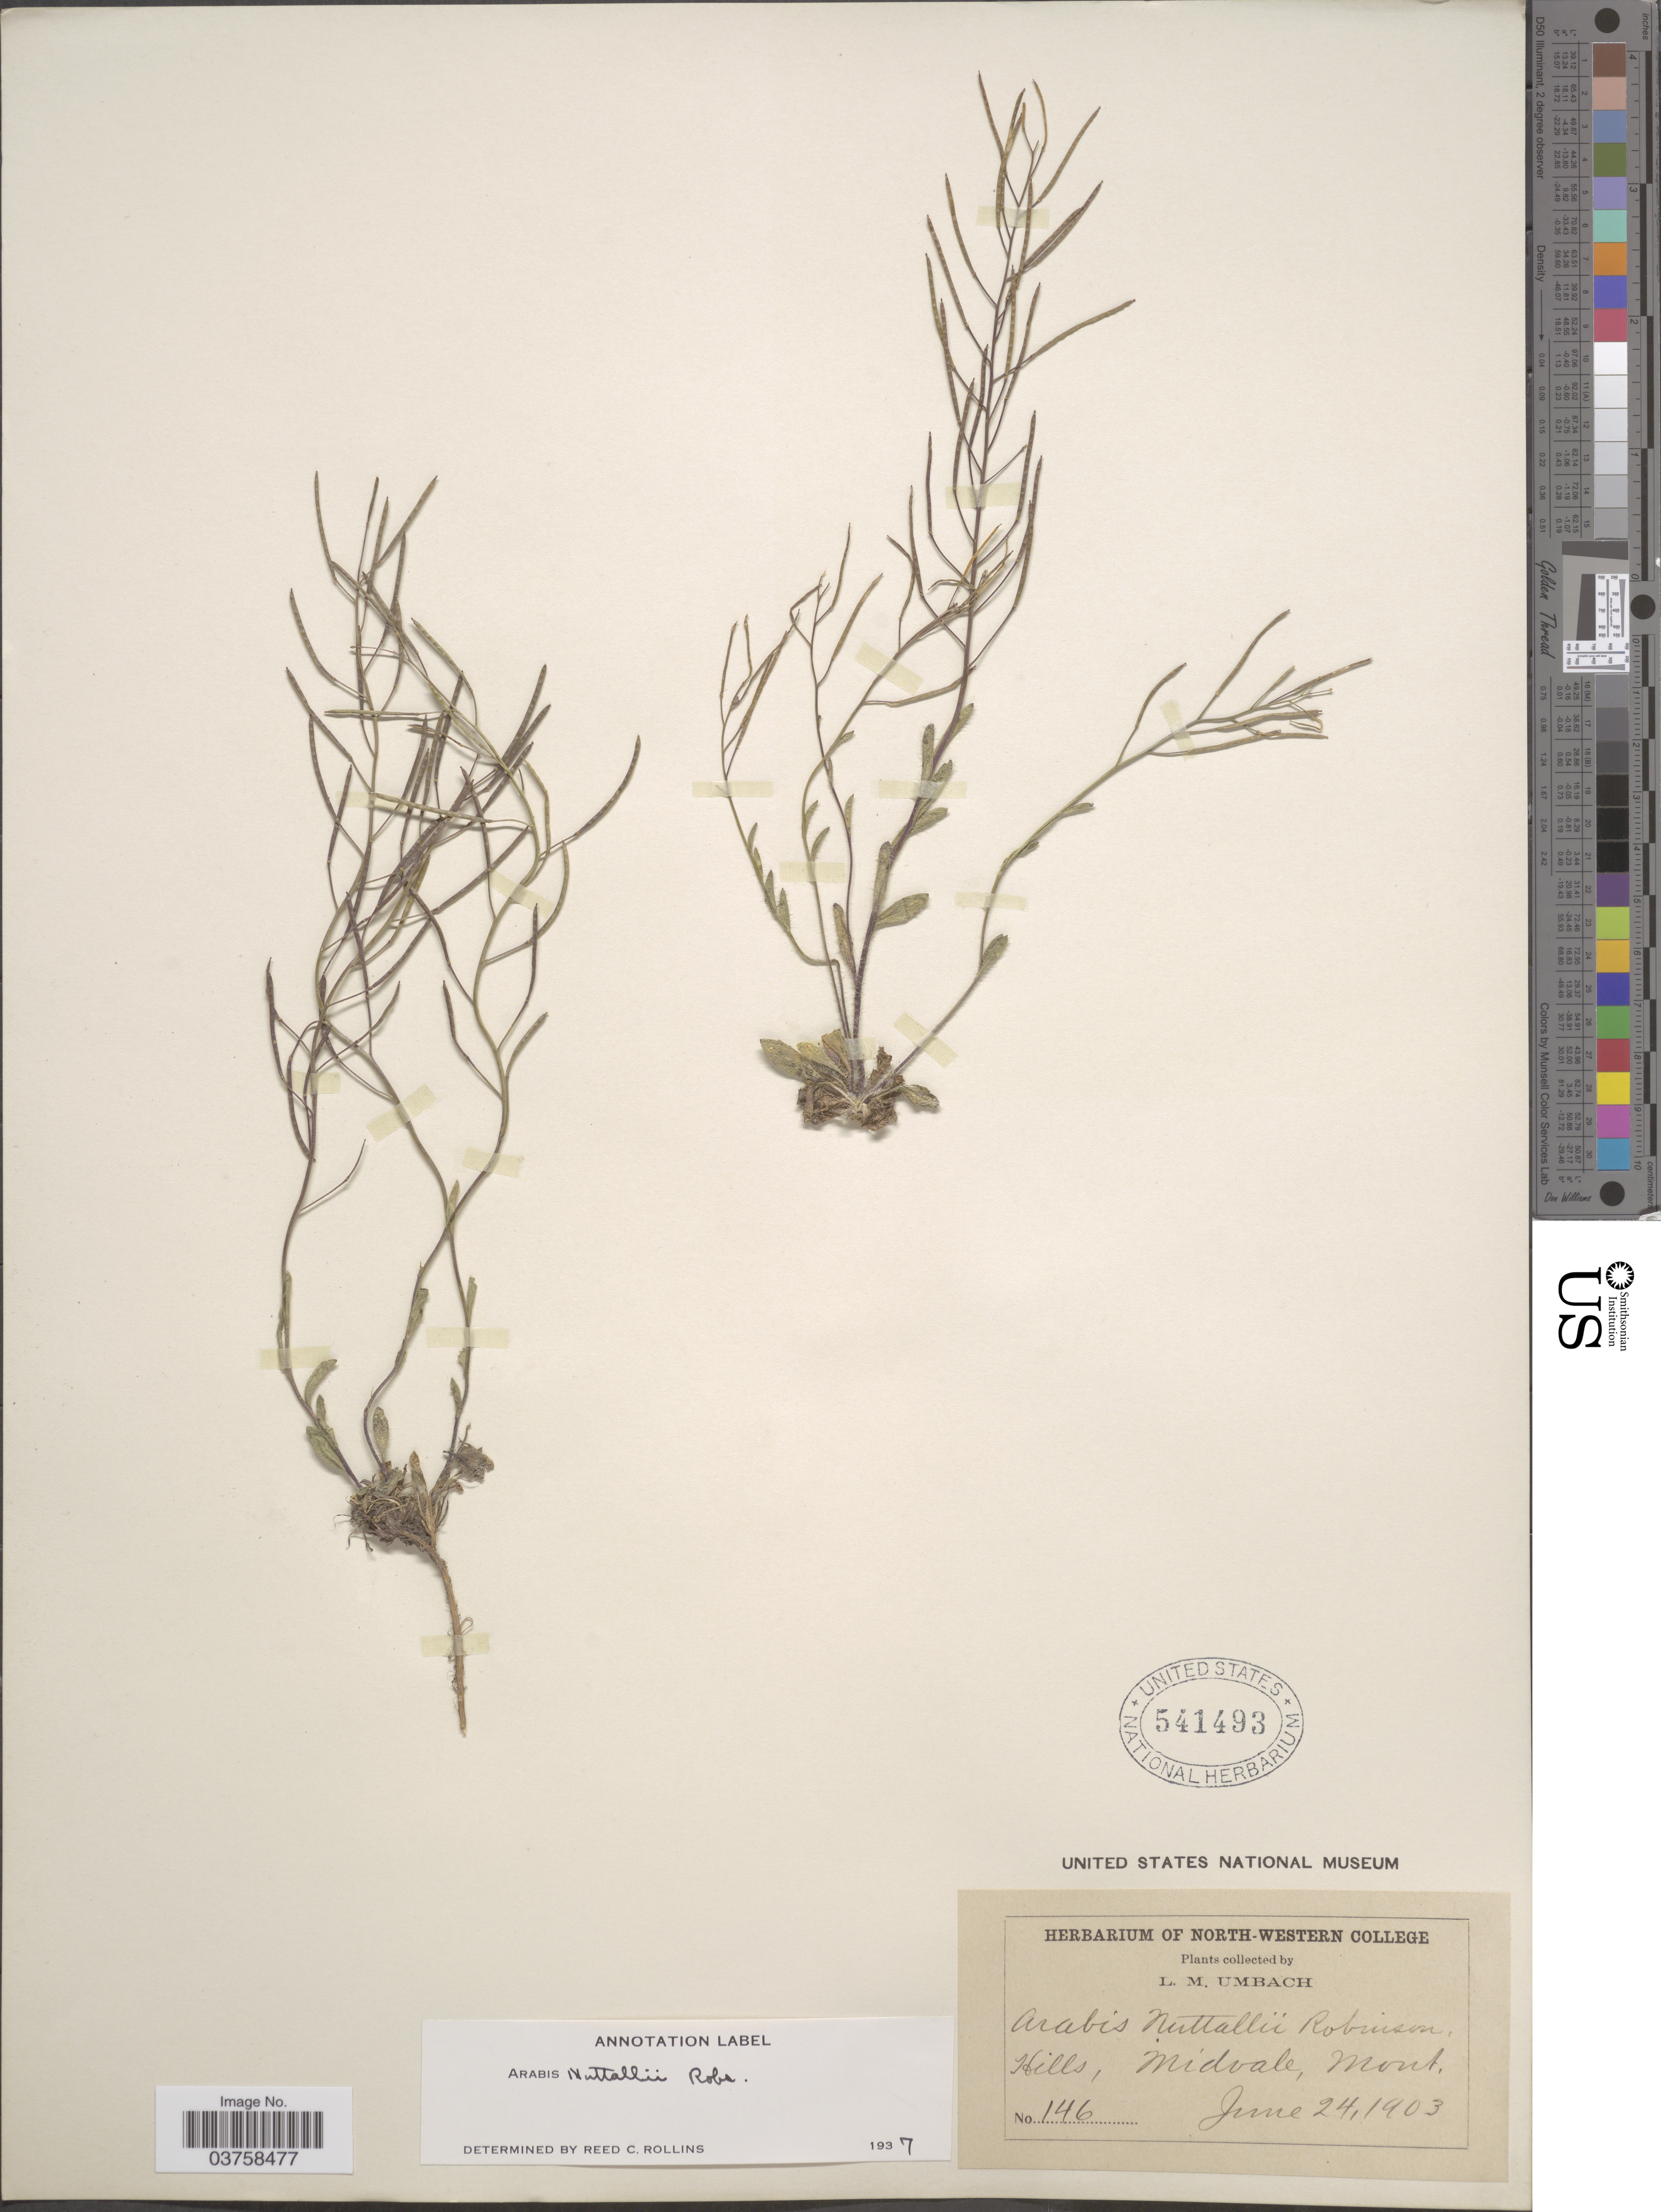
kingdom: Plantae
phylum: Tracheophyta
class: Magnoliopsida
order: Brassicales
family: Brassicaceae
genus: Arabis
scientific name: Arabis nuttallii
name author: B.L. Rob.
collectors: L. M. Umbach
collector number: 146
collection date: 1903-06-24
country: United States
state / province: Montana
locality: Midvale.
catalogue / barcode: US 541493